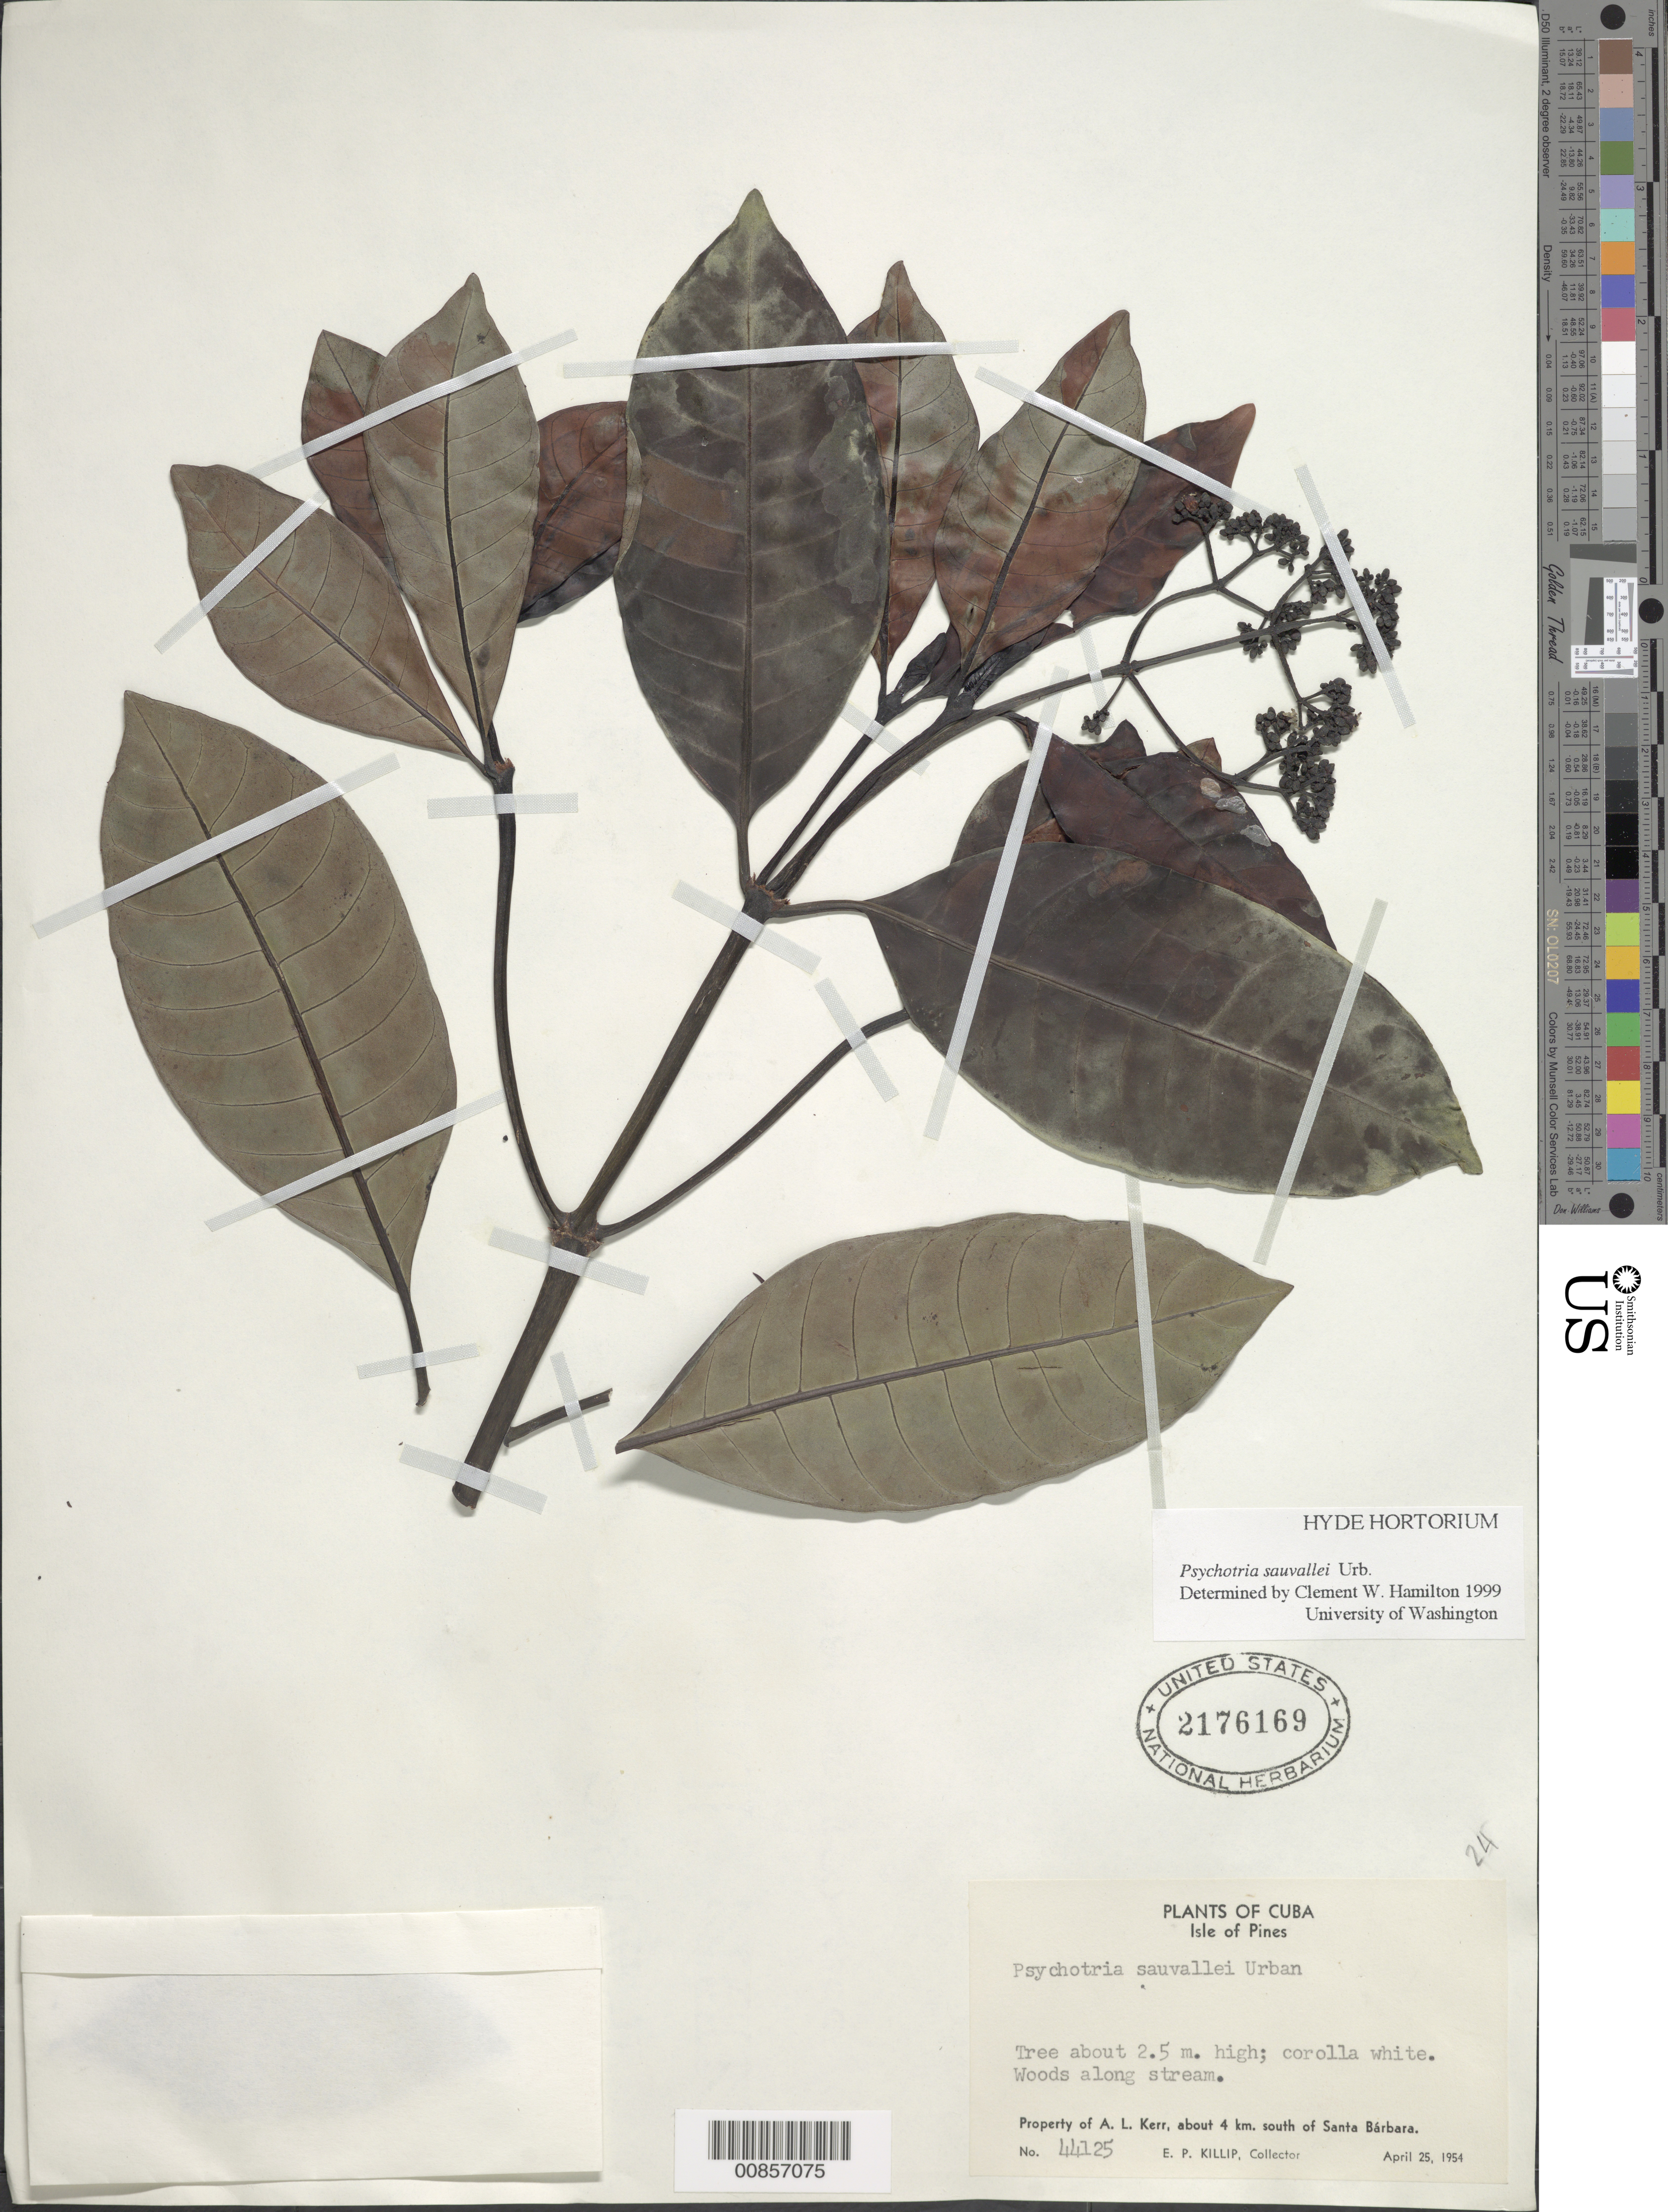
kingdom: Plantae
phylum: Tracheophyta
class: Magnoliopsida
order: Gentianales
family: Rubiaceae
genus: Psychotria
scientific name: Psychotria sauvallei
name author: Urb.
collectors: E. P. Killip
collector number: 44125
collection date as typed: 25 Apr 1954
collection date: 1954-04-25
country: Cuba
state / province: Isla de La Juventud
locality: Property of A. L. Kerr, about 4 km south of Santa Bárbara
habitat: Woods along stream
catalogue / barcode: US 2176169